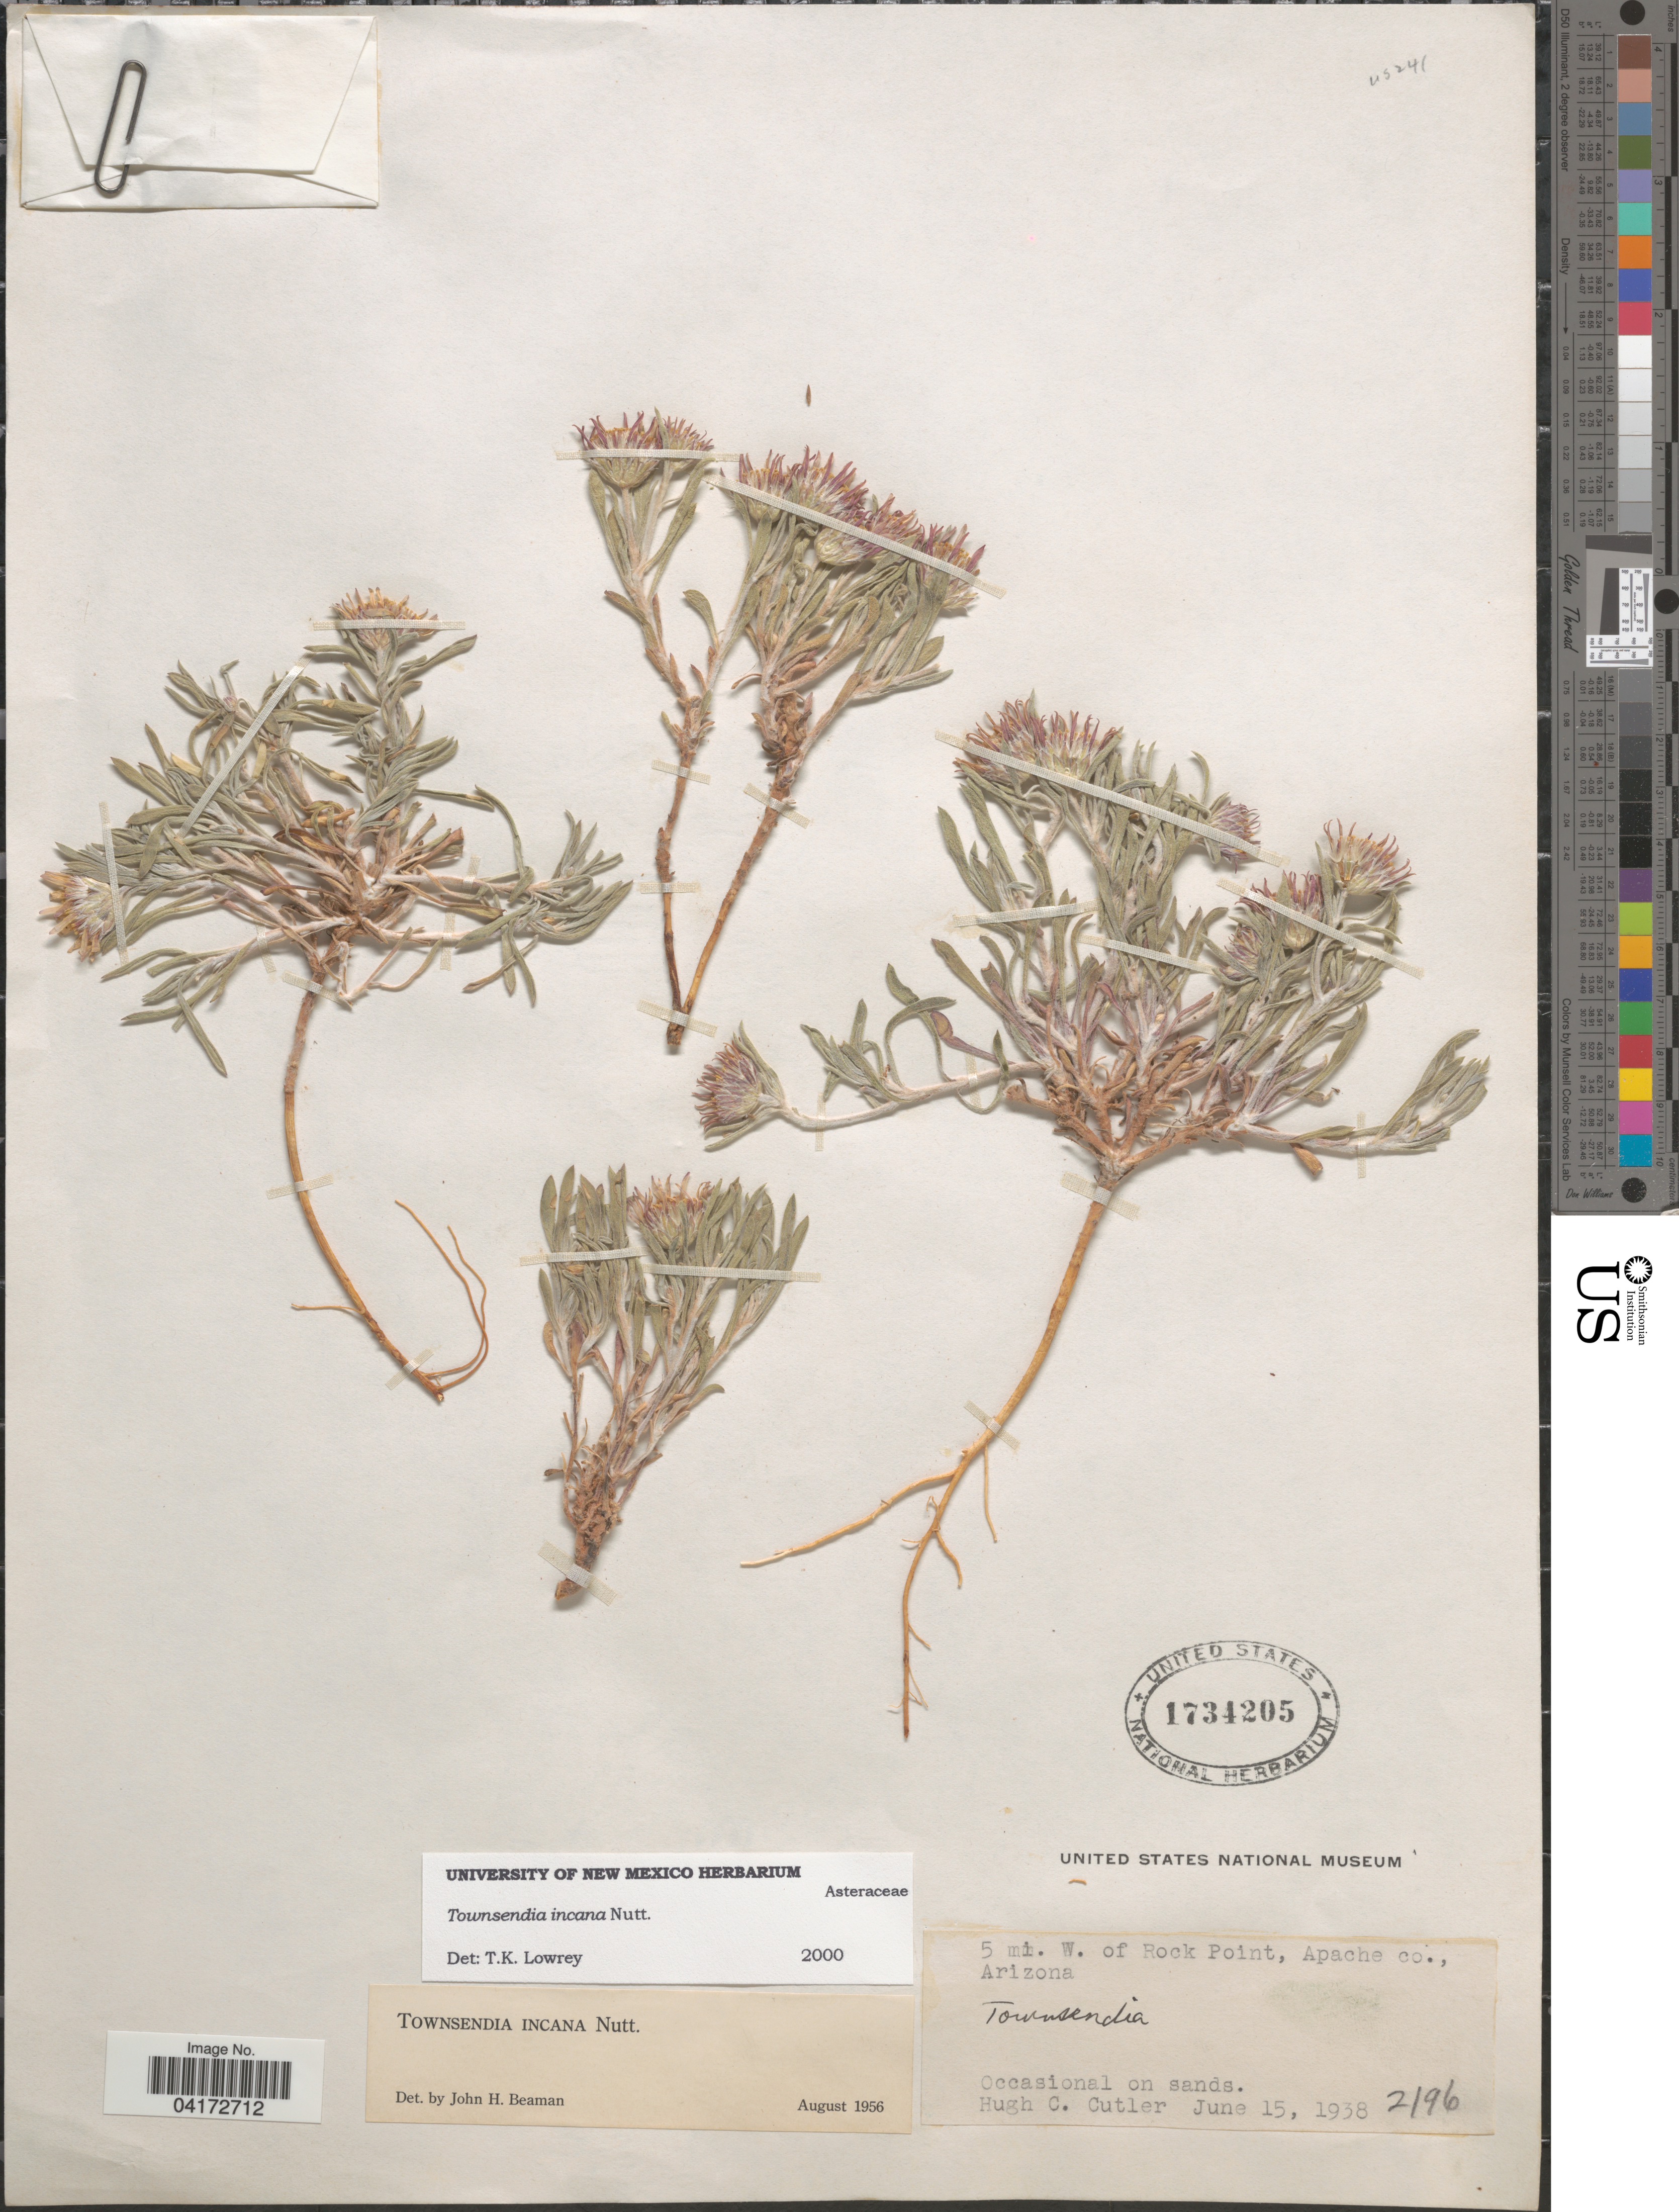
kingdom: Plantae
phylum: Tracheophyta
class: Magnoliopsida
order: Asterales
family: Asteraceae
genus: Townsendia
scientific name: Townsendia incana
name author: Nutt.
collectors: H. C. Cutler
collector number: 2196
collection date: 1938-06-15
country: United States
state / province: Arizona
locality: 5 mi. W. of Rock Point, Apache co.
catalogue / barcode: US 1734205